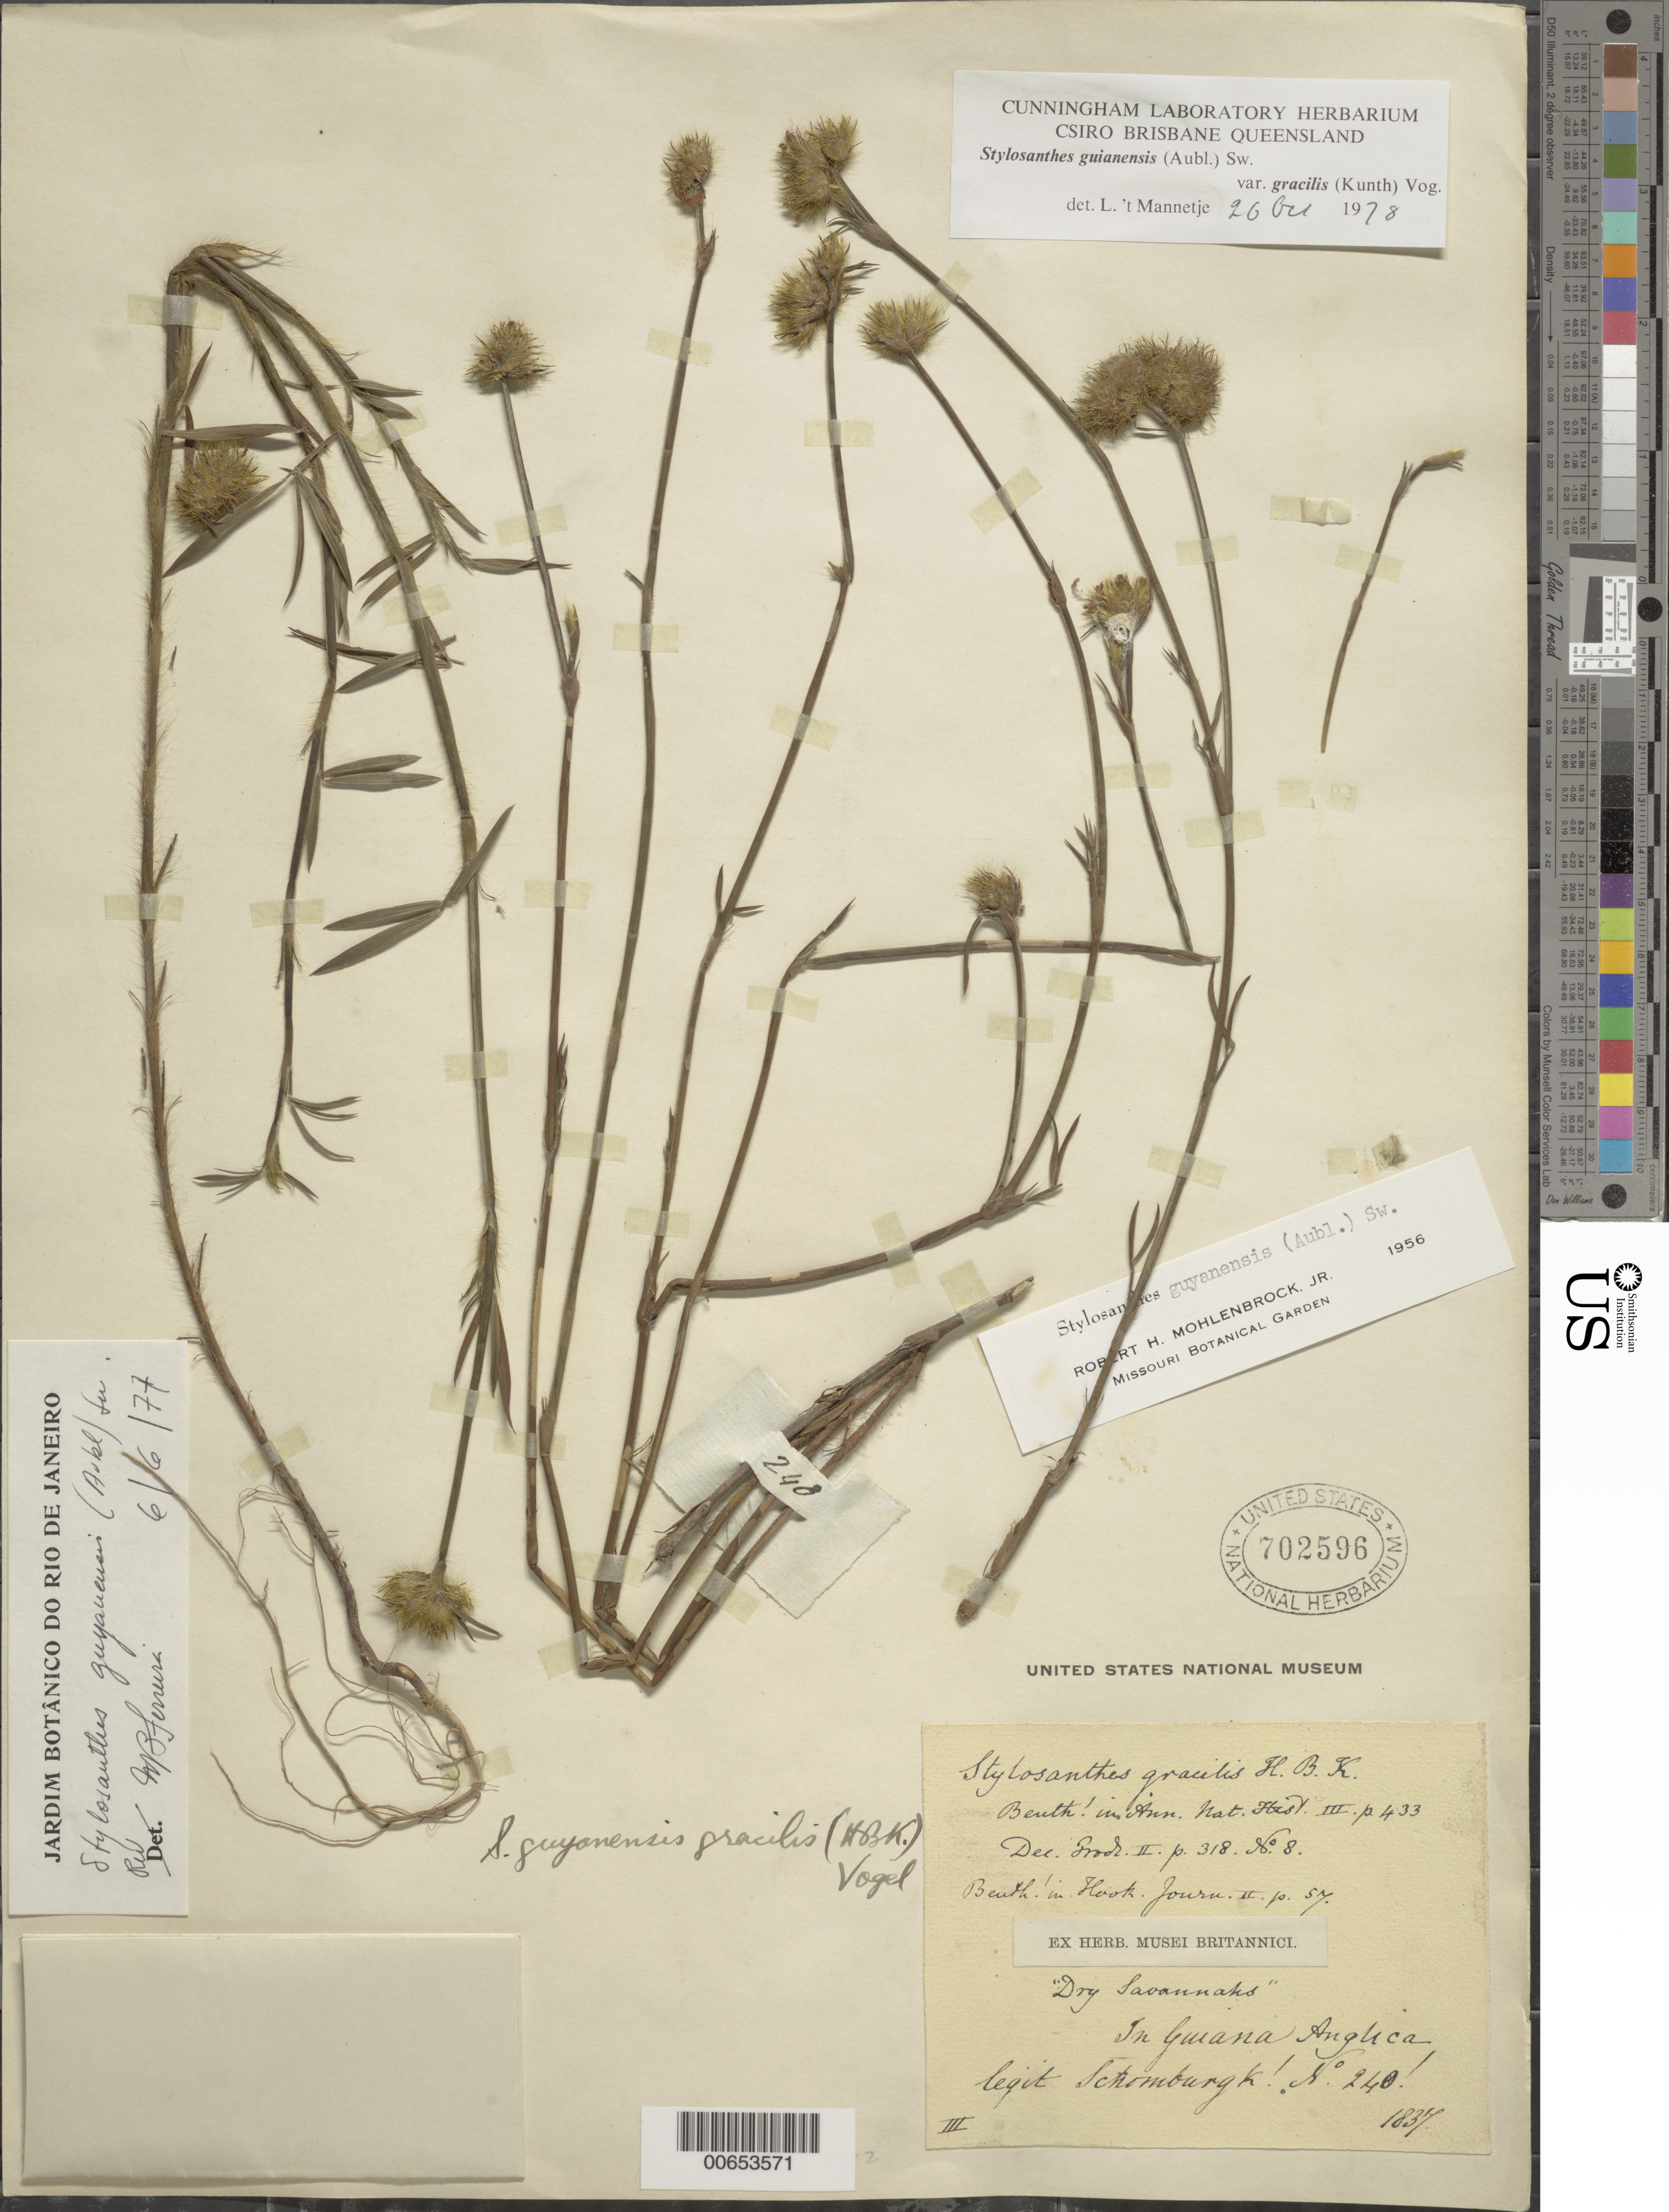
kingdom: Plantae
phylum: Tracheophyta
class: Magnoliopsida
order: Fabales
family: Fabaceae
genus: Stylosanthes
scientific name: Stylosanthes guianensis var. gracilis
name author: (Kunth) Vogel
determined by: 't Mannetje, Len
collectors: R. H. Schomburgk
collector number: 240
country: Guyana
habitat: Dry savannas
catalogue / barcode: US 702596